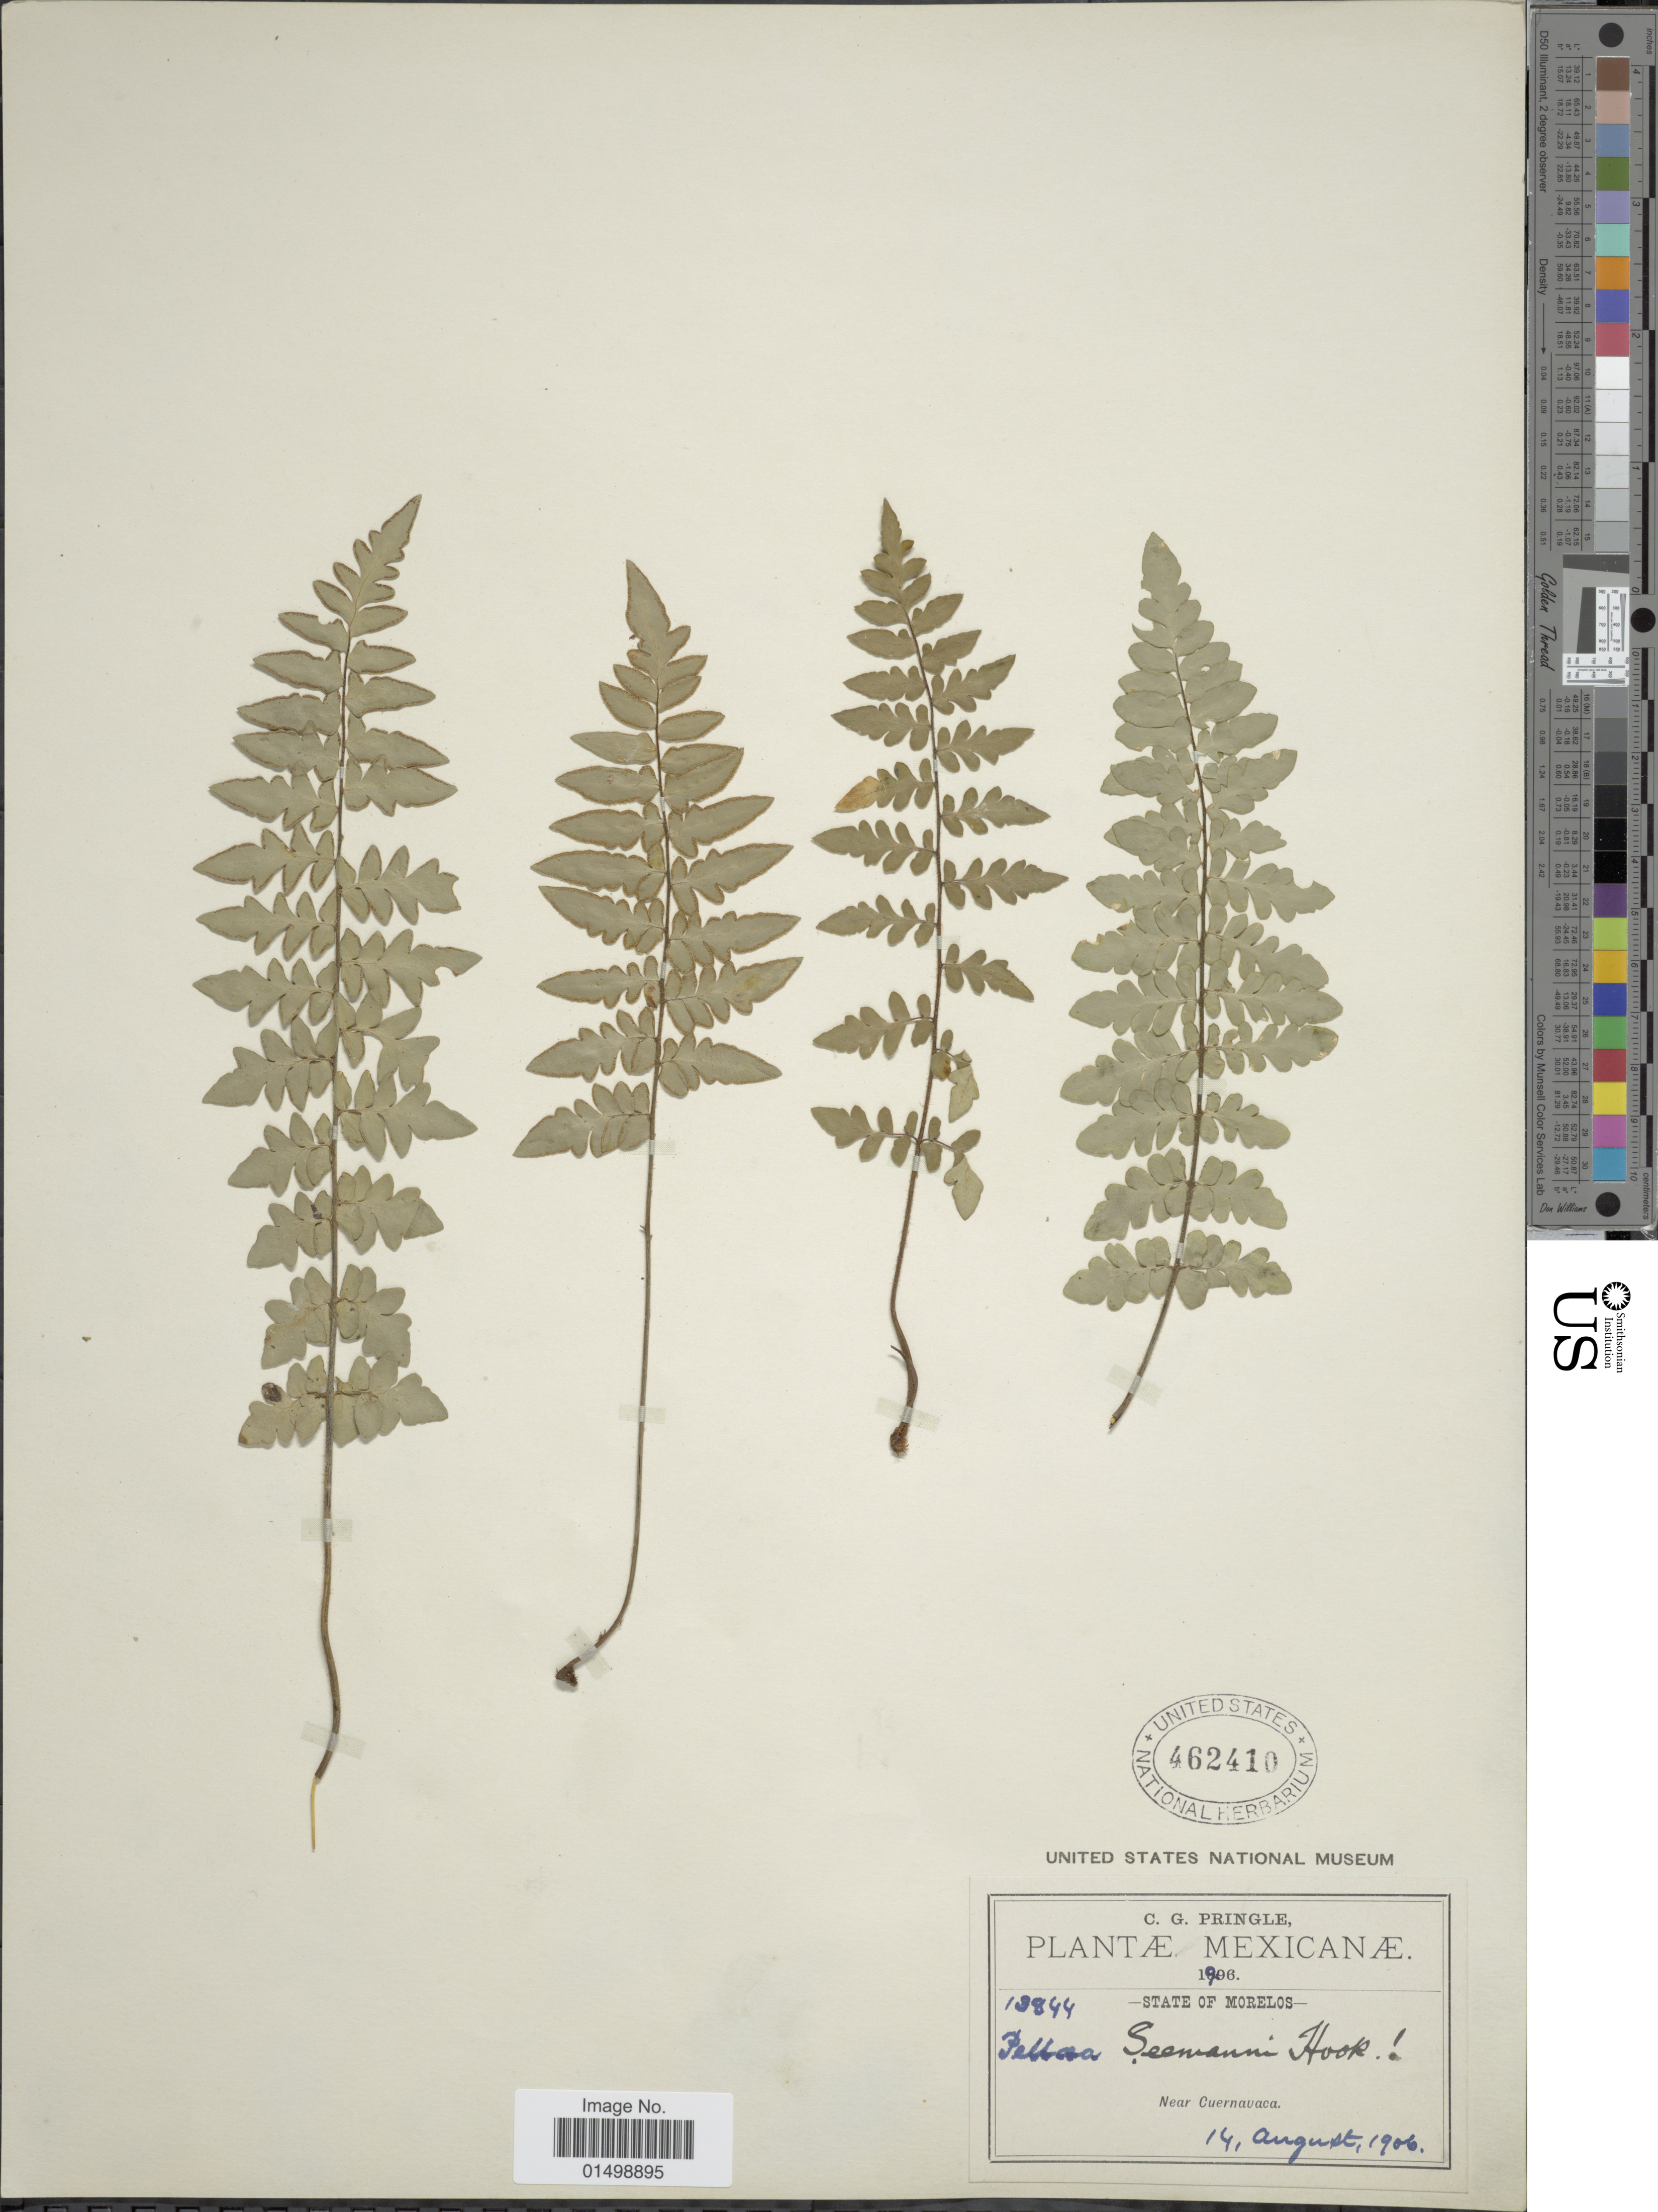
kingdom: Plantae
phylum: Tracheophyta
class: Polypodiopsida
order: Polypodiales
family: Pteridaceae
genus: Cheilanthes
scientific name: Cheilanthes lozanii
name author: (Maxon) R.M. Tryon & A.F. Tryon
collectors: C. G. Pringle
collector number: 13844*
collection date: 1906-08-14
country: Mexico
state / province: Morelos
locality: Near Cuernavaca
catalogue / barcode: US 462410